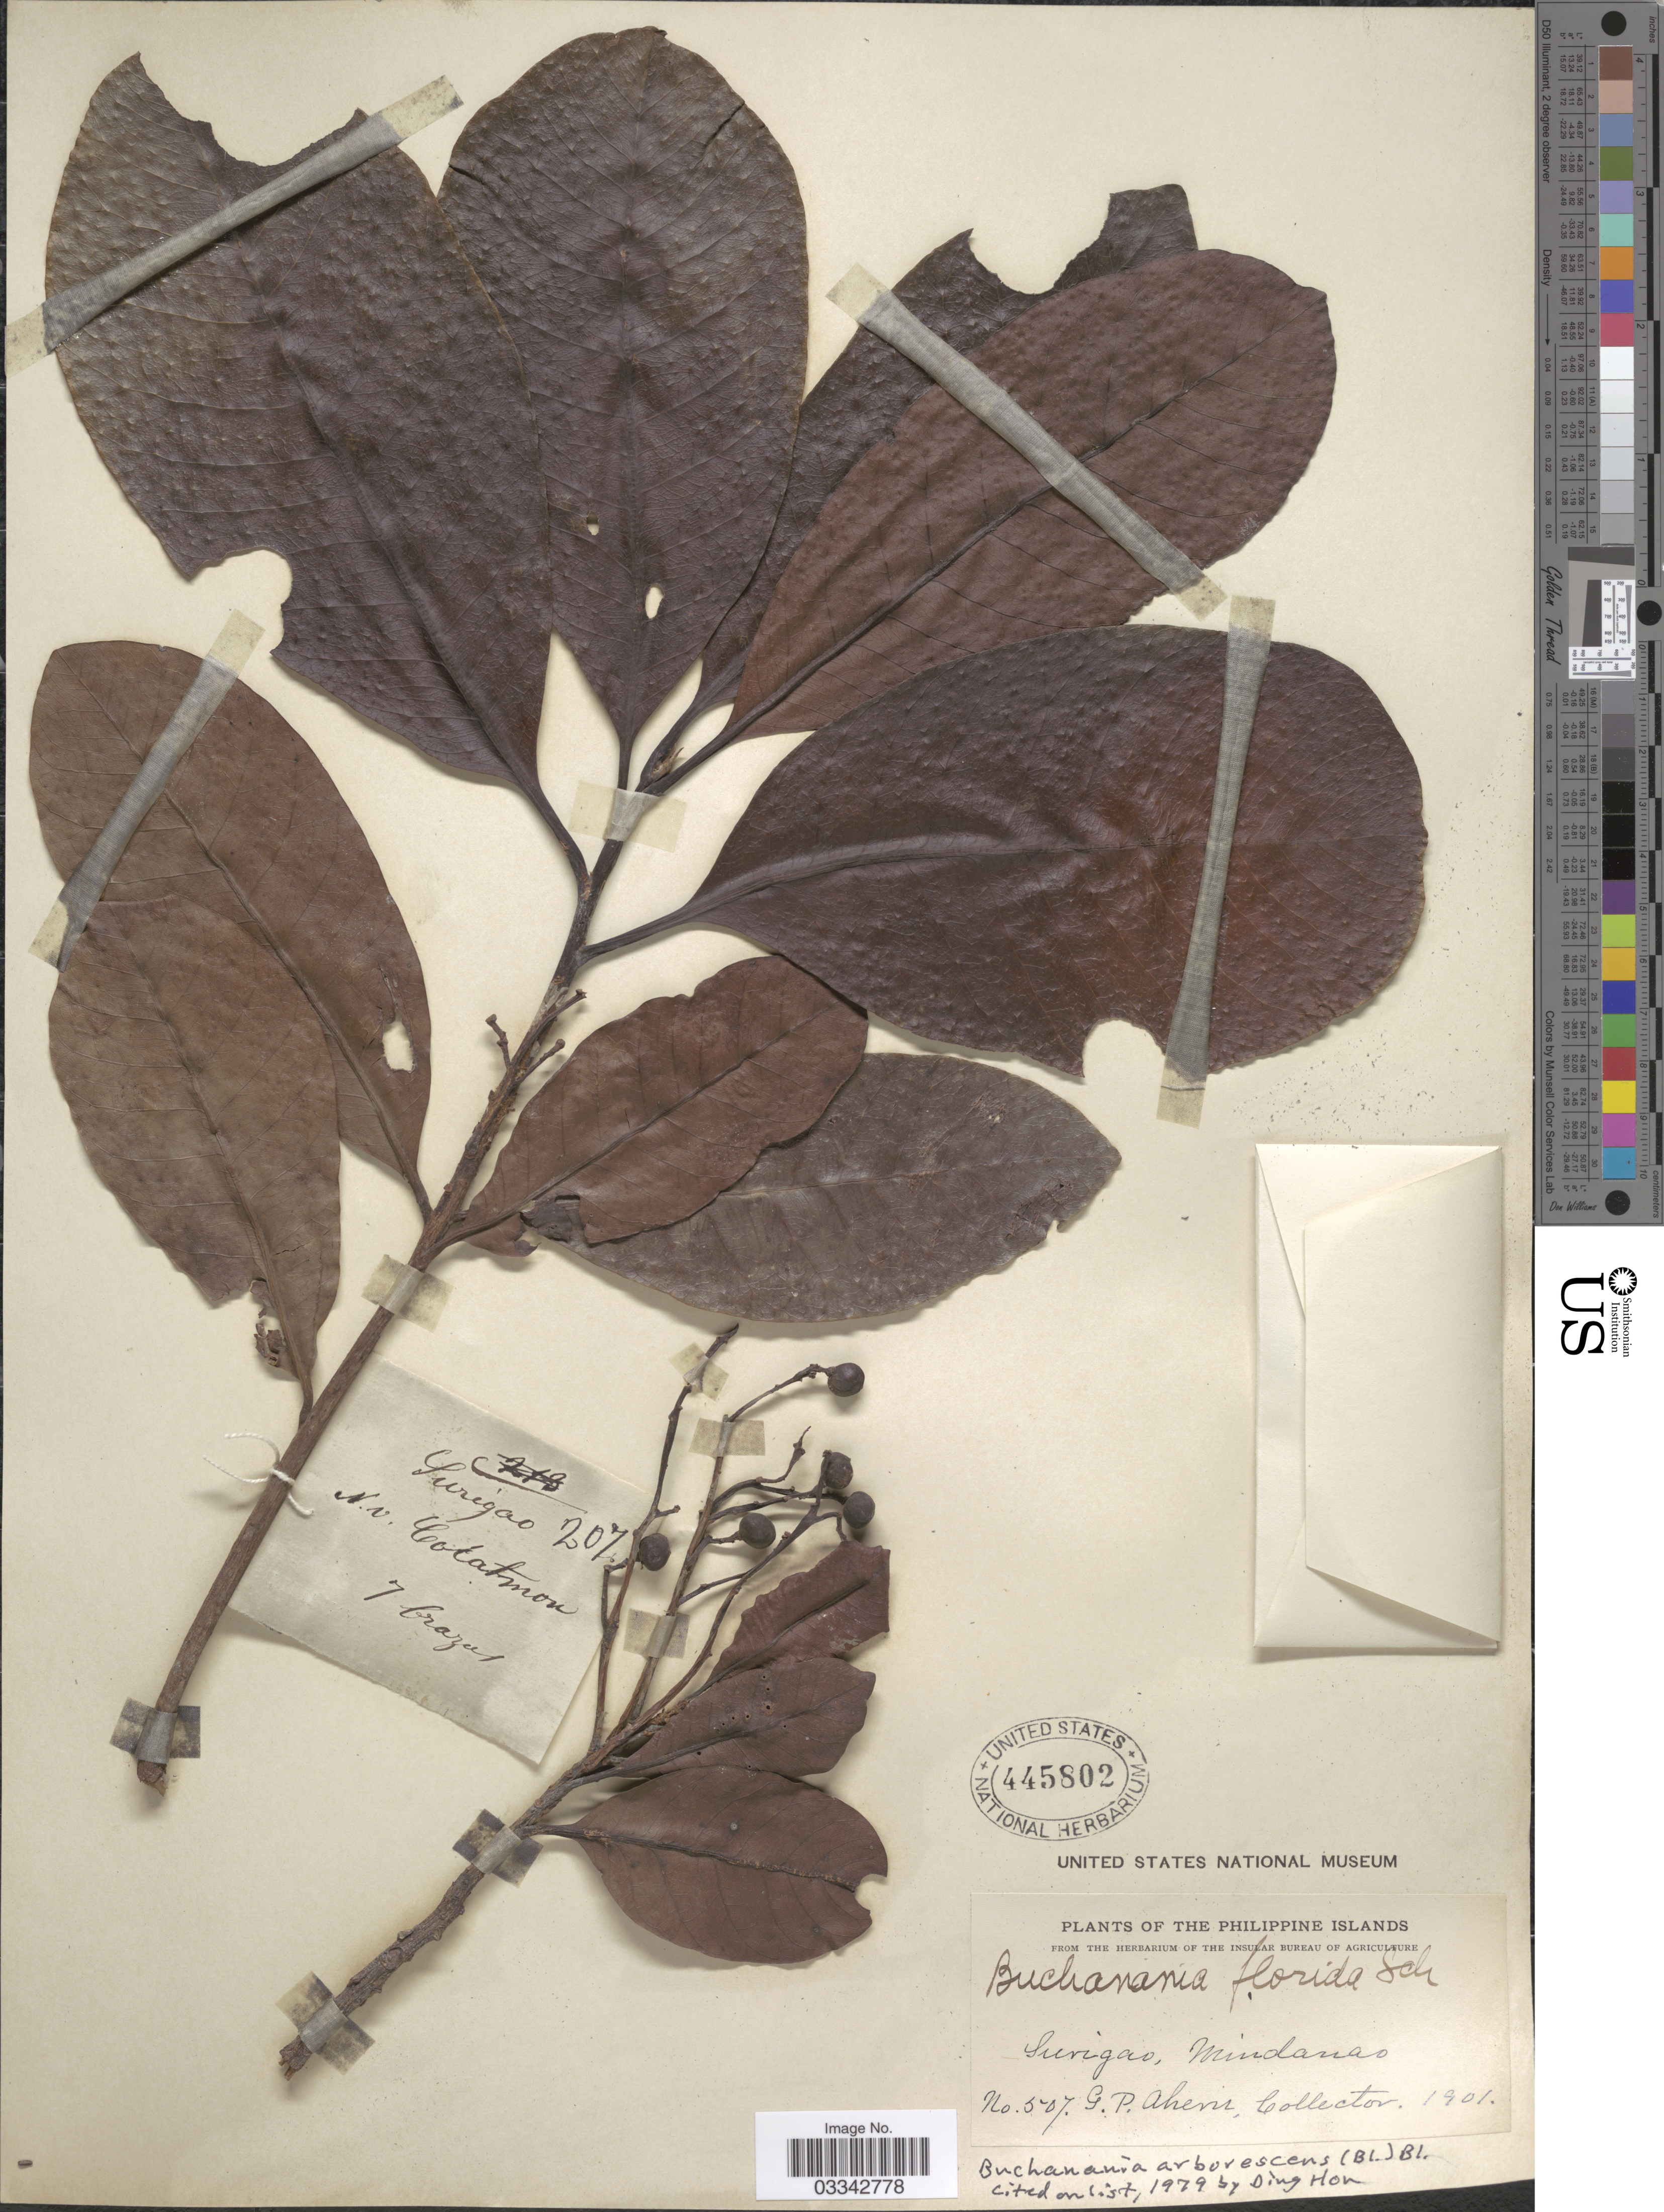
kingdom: Plantae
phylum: Tracheophyta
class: Magnoliopsida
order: Sapindales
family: Anacardiaceae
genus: Buchanania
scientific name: Buchanania arborescens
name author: (Blume) Blume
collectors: G. Ahern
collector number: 507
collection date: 1901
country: Philippines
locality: The Philippine Islands. Surigao, Mindanao.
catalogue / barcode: US 445802